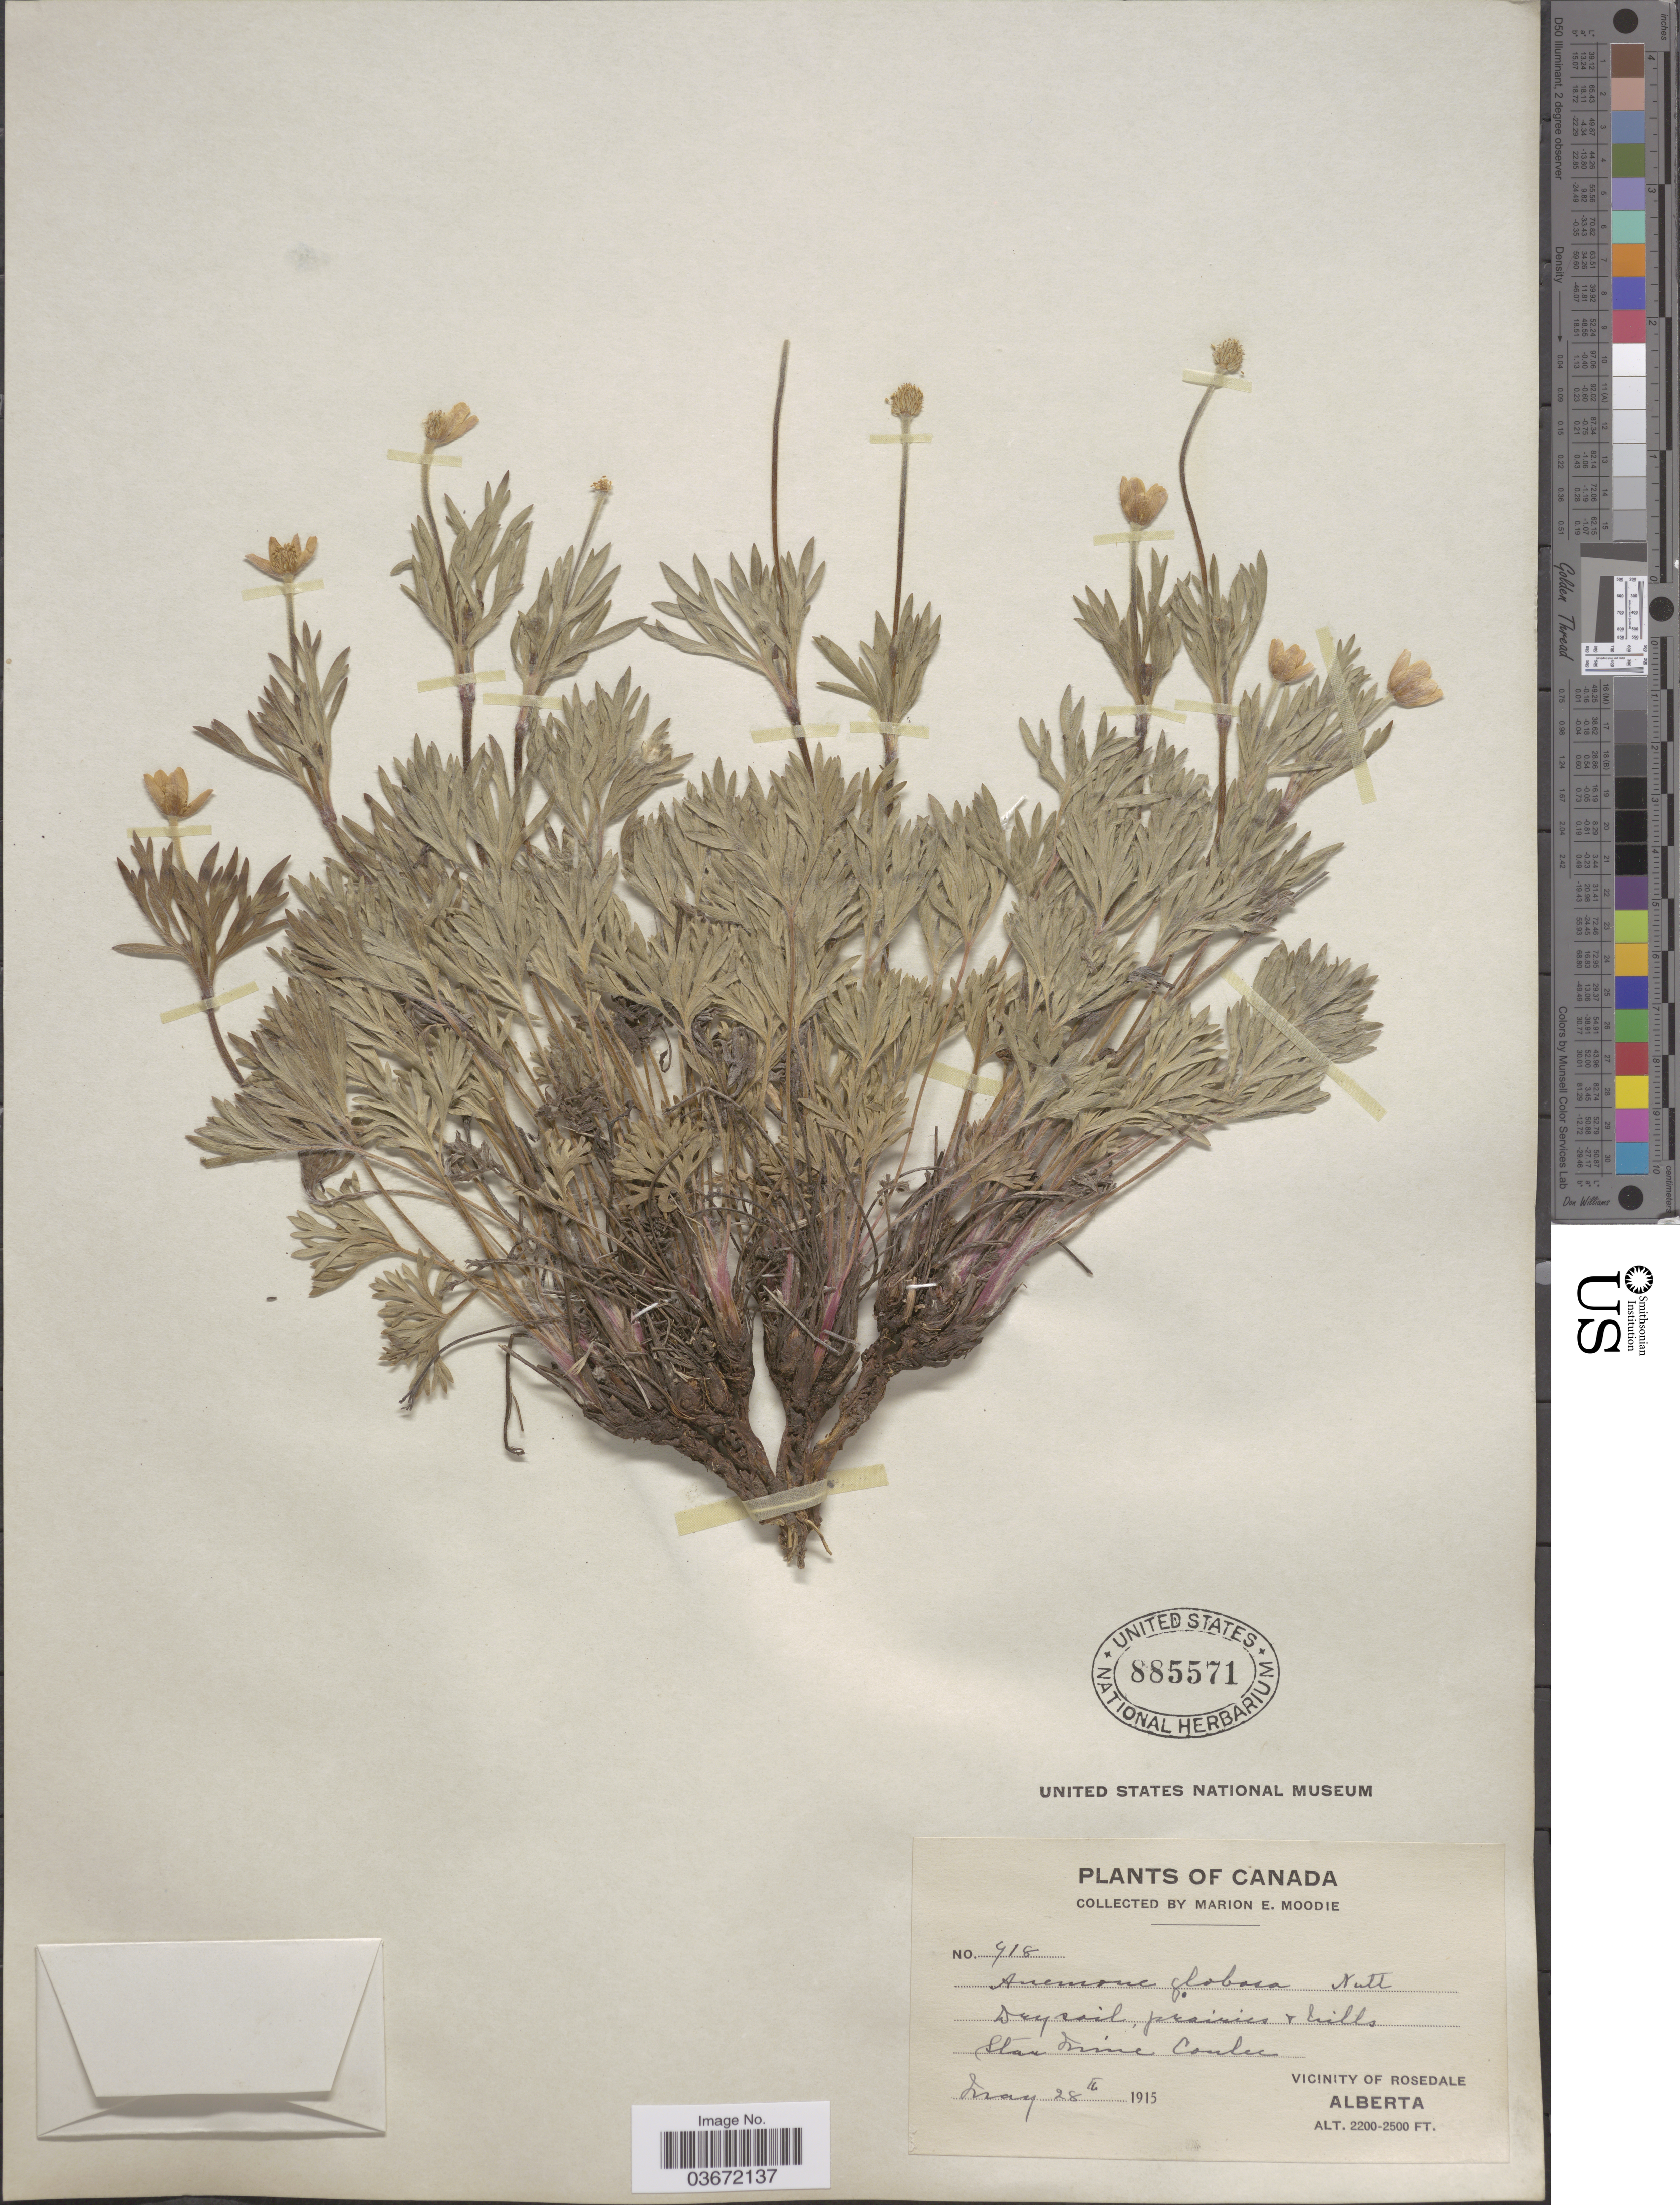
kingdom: Plantae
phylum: Tracheophyta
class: Magnoliopsida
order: Ranunculales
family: Ranunculaceae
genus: Anemone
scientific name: Anemone multifida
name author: Poir.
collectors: M. E. Moodie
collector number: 918*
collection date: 1915-05-28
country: Canada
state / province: Alberta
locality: Star Mine Coulee. Vicinity of Rosedale.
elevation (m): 671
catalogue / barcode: US 885571